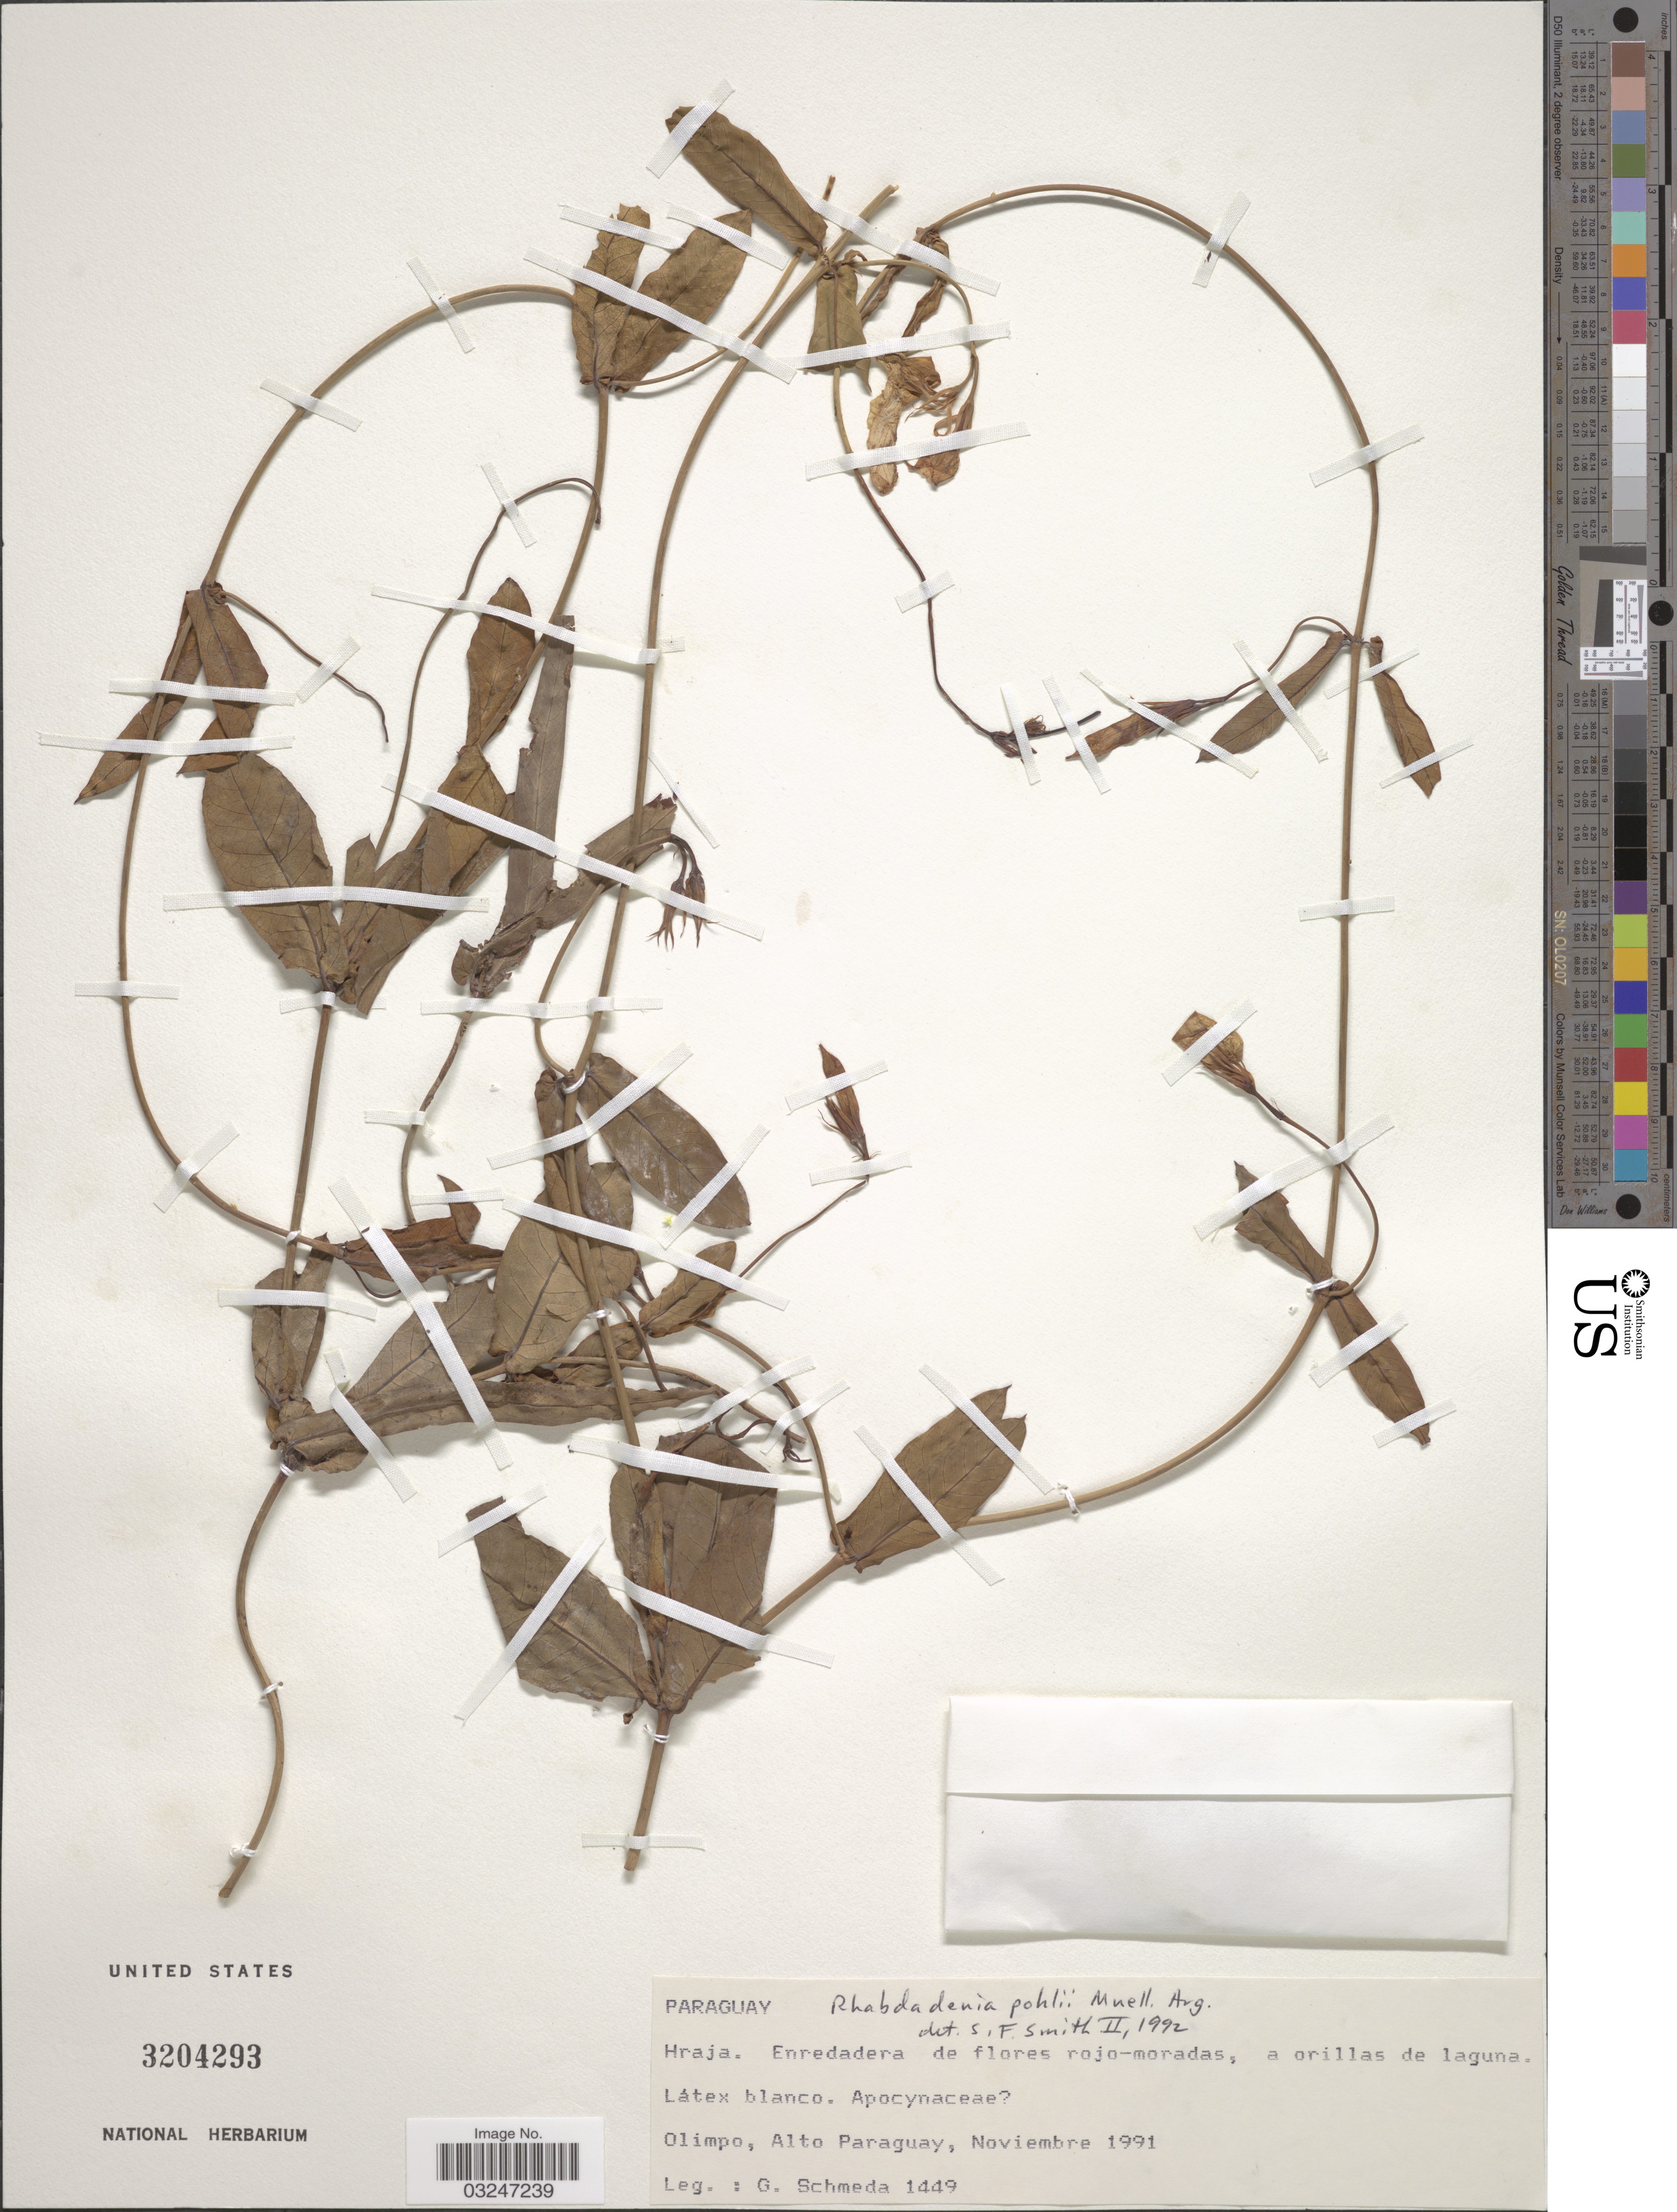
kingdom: Plantae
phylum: Tracheophyta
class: Magnoliopsida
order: Gentianales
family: Apocynaceae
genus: Rhabdadenia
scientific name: Rhabdadenia pohlii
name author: Müll. Arg.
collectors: G. Schmeda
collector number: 1449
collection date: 1991-11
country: Paraguay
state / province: Alto Paraguay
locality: Olimpo, Alto Paraguay.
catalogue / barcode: US 3204293